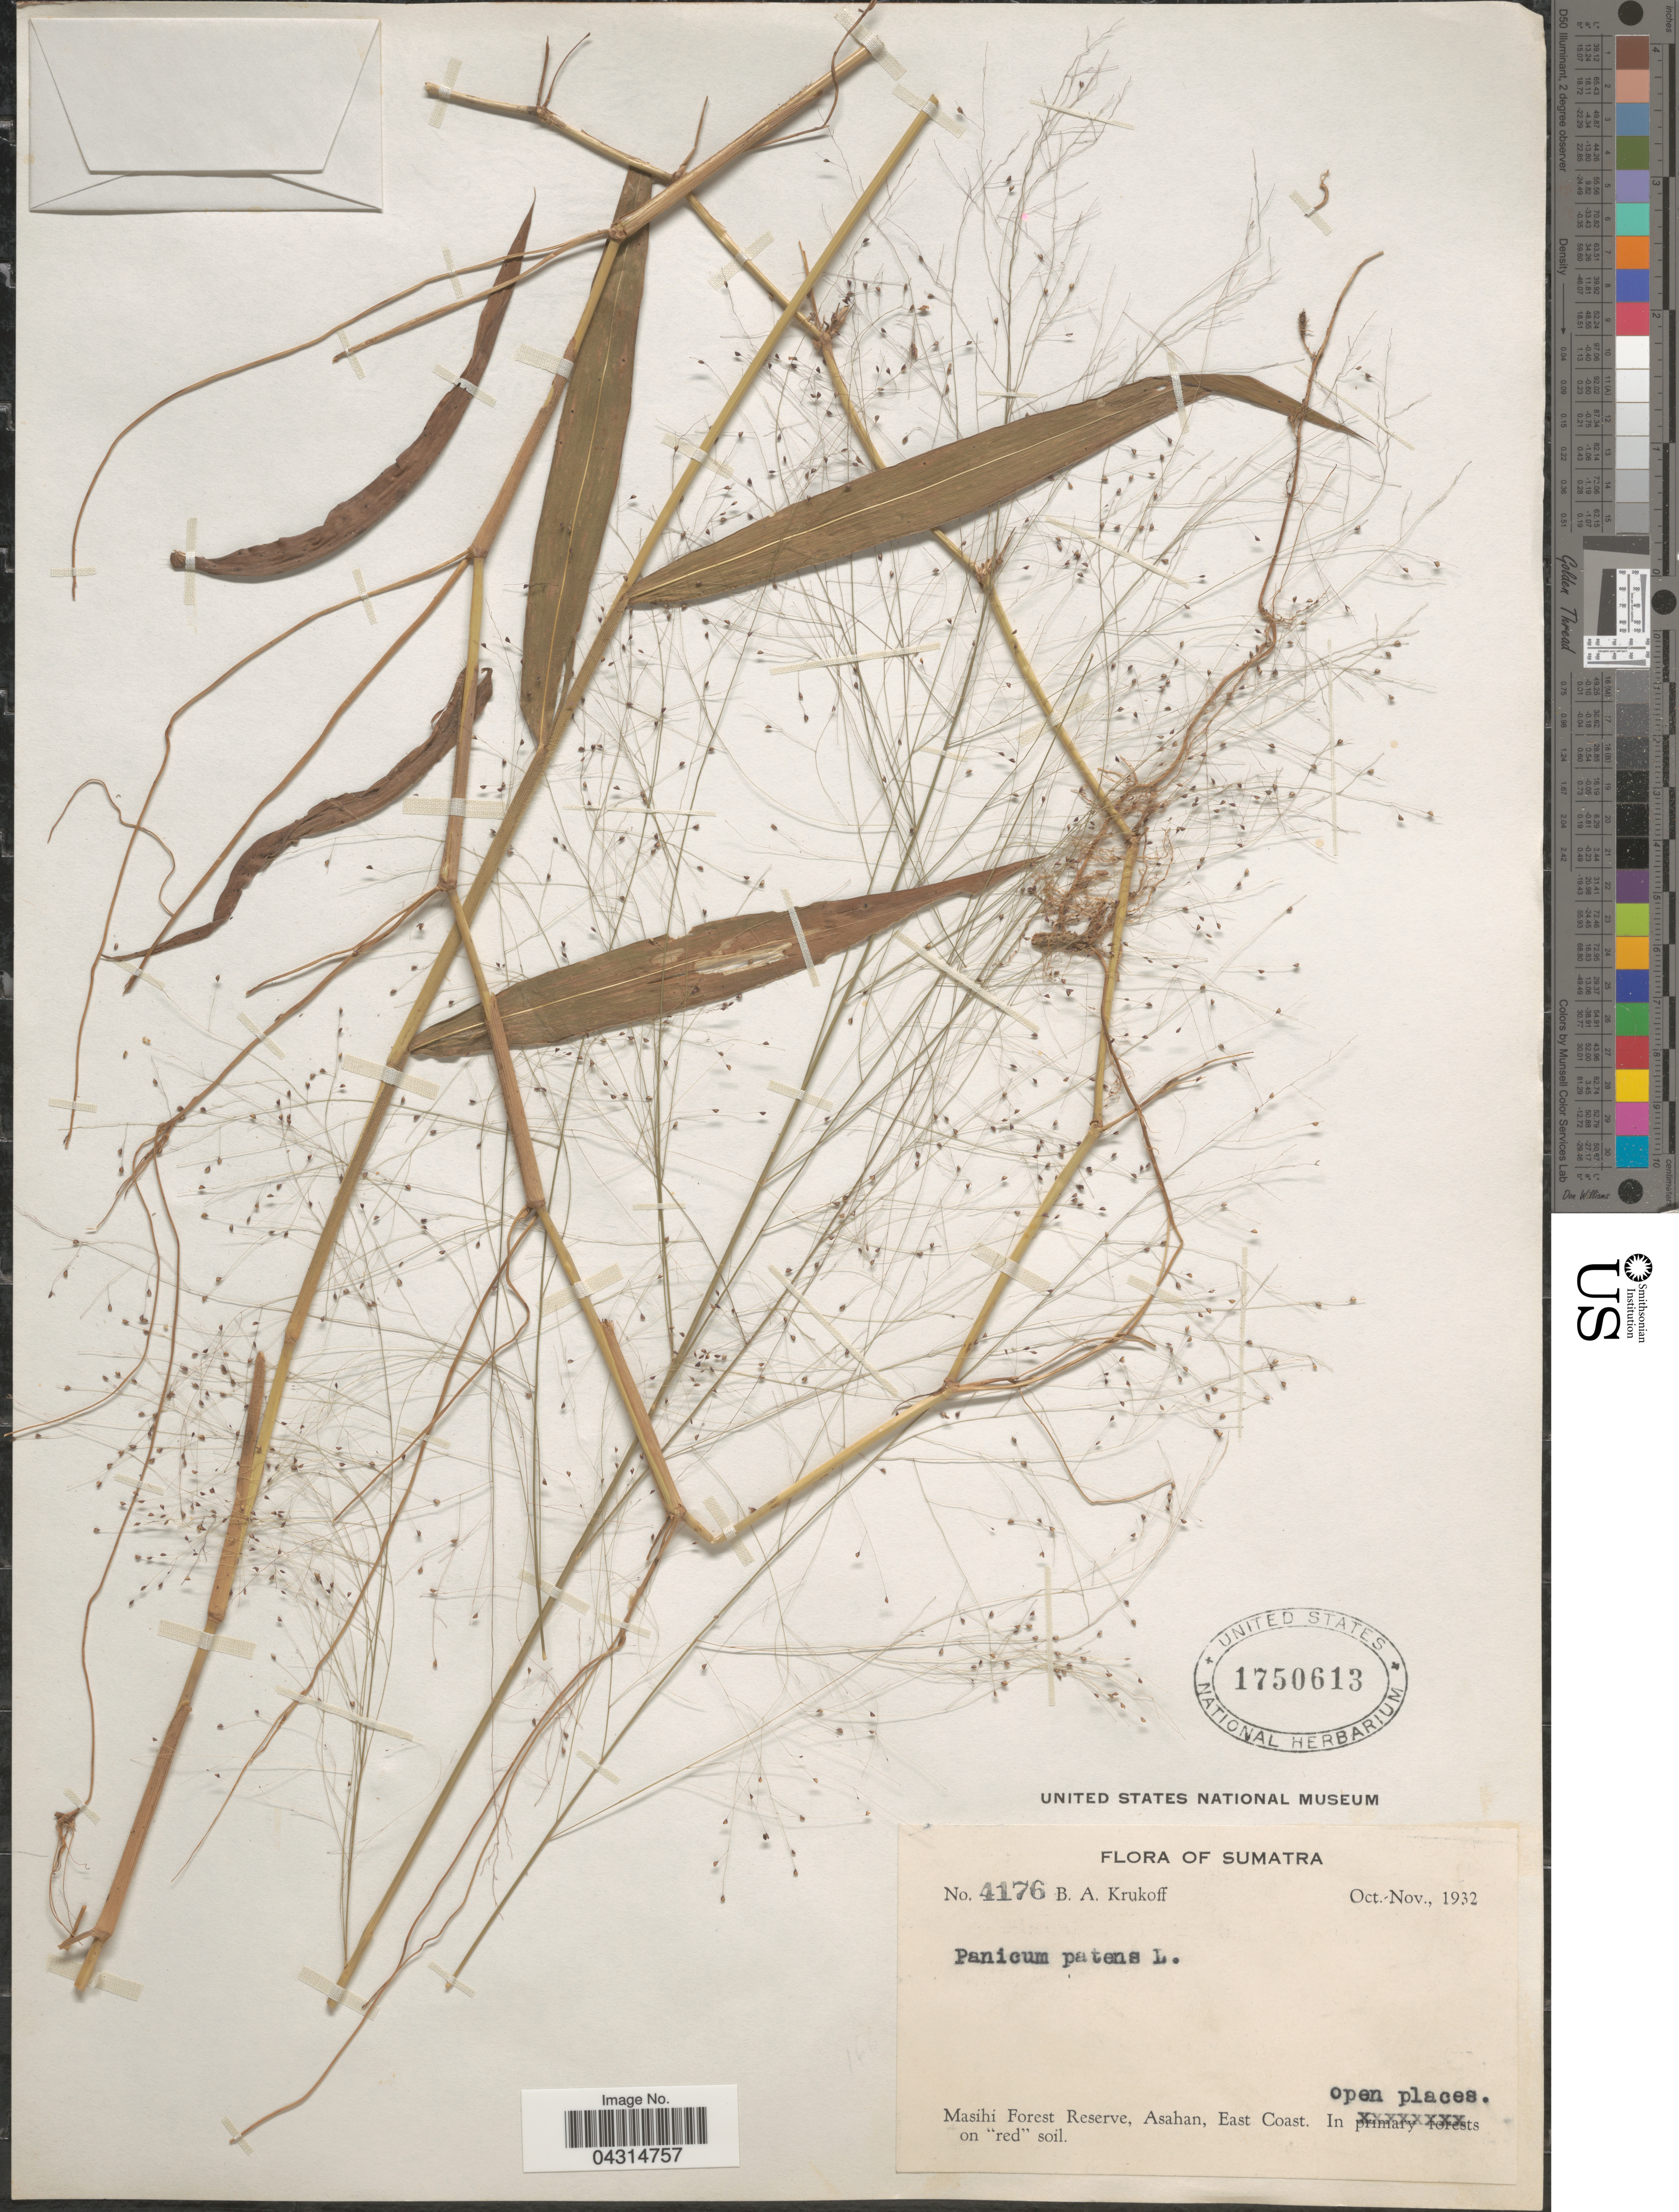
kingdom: Plantae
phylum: Tracheophyta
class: Liliopsida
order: Poales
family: Poaceae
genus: Cyrtococcum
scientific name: Cyrtococcum sp.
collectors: B. A. Krukoff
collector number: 4176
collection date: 1932-10/1932-11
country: Indonesia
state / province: Sumatra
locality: Masihi Forest Reserve, Asahan, East Coast. In open places.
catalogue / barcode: US 1750613